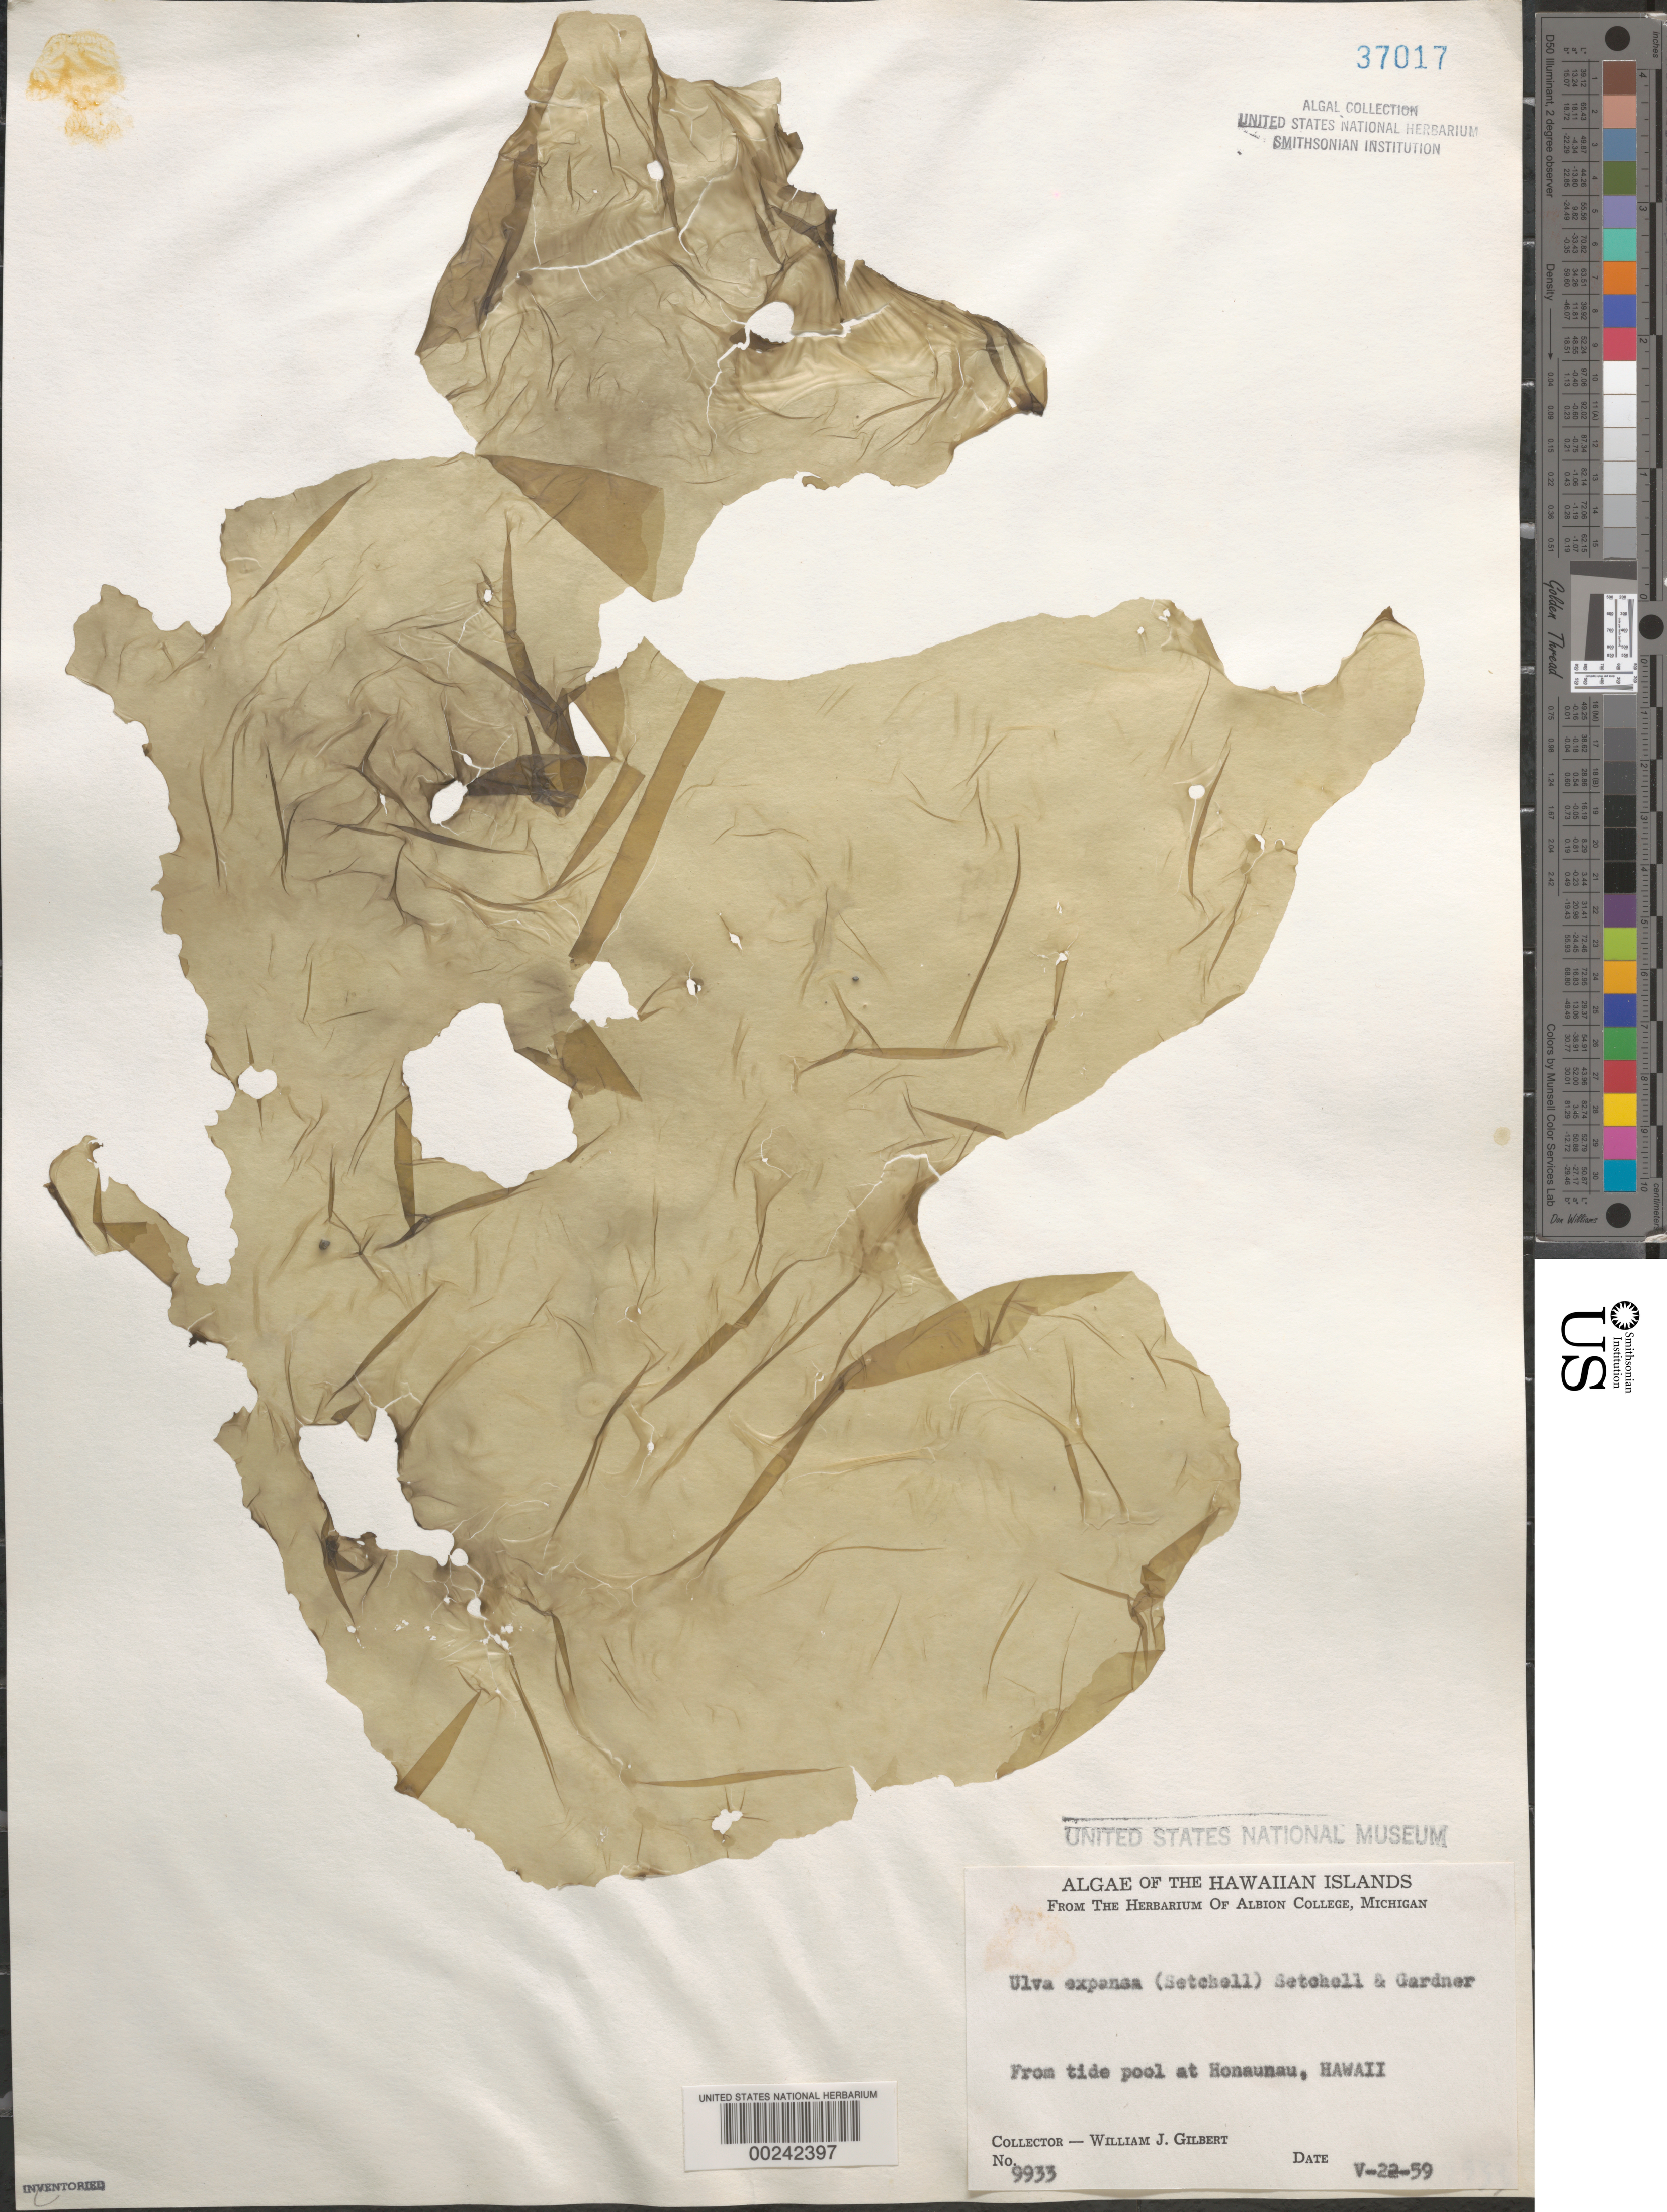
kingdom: Plantae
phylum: Chlorophyta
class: Ulvophyceae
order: Ulvales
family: Ulvaceae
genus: Ulva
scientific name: Ulva expansa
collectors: W. J. Gilbert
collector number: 9933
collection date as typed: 22 May 1959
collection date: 1959-05-22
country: United States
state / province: Hawaii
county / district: Hawaii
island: Hawaii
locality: Honaunau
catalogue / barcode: US 37017